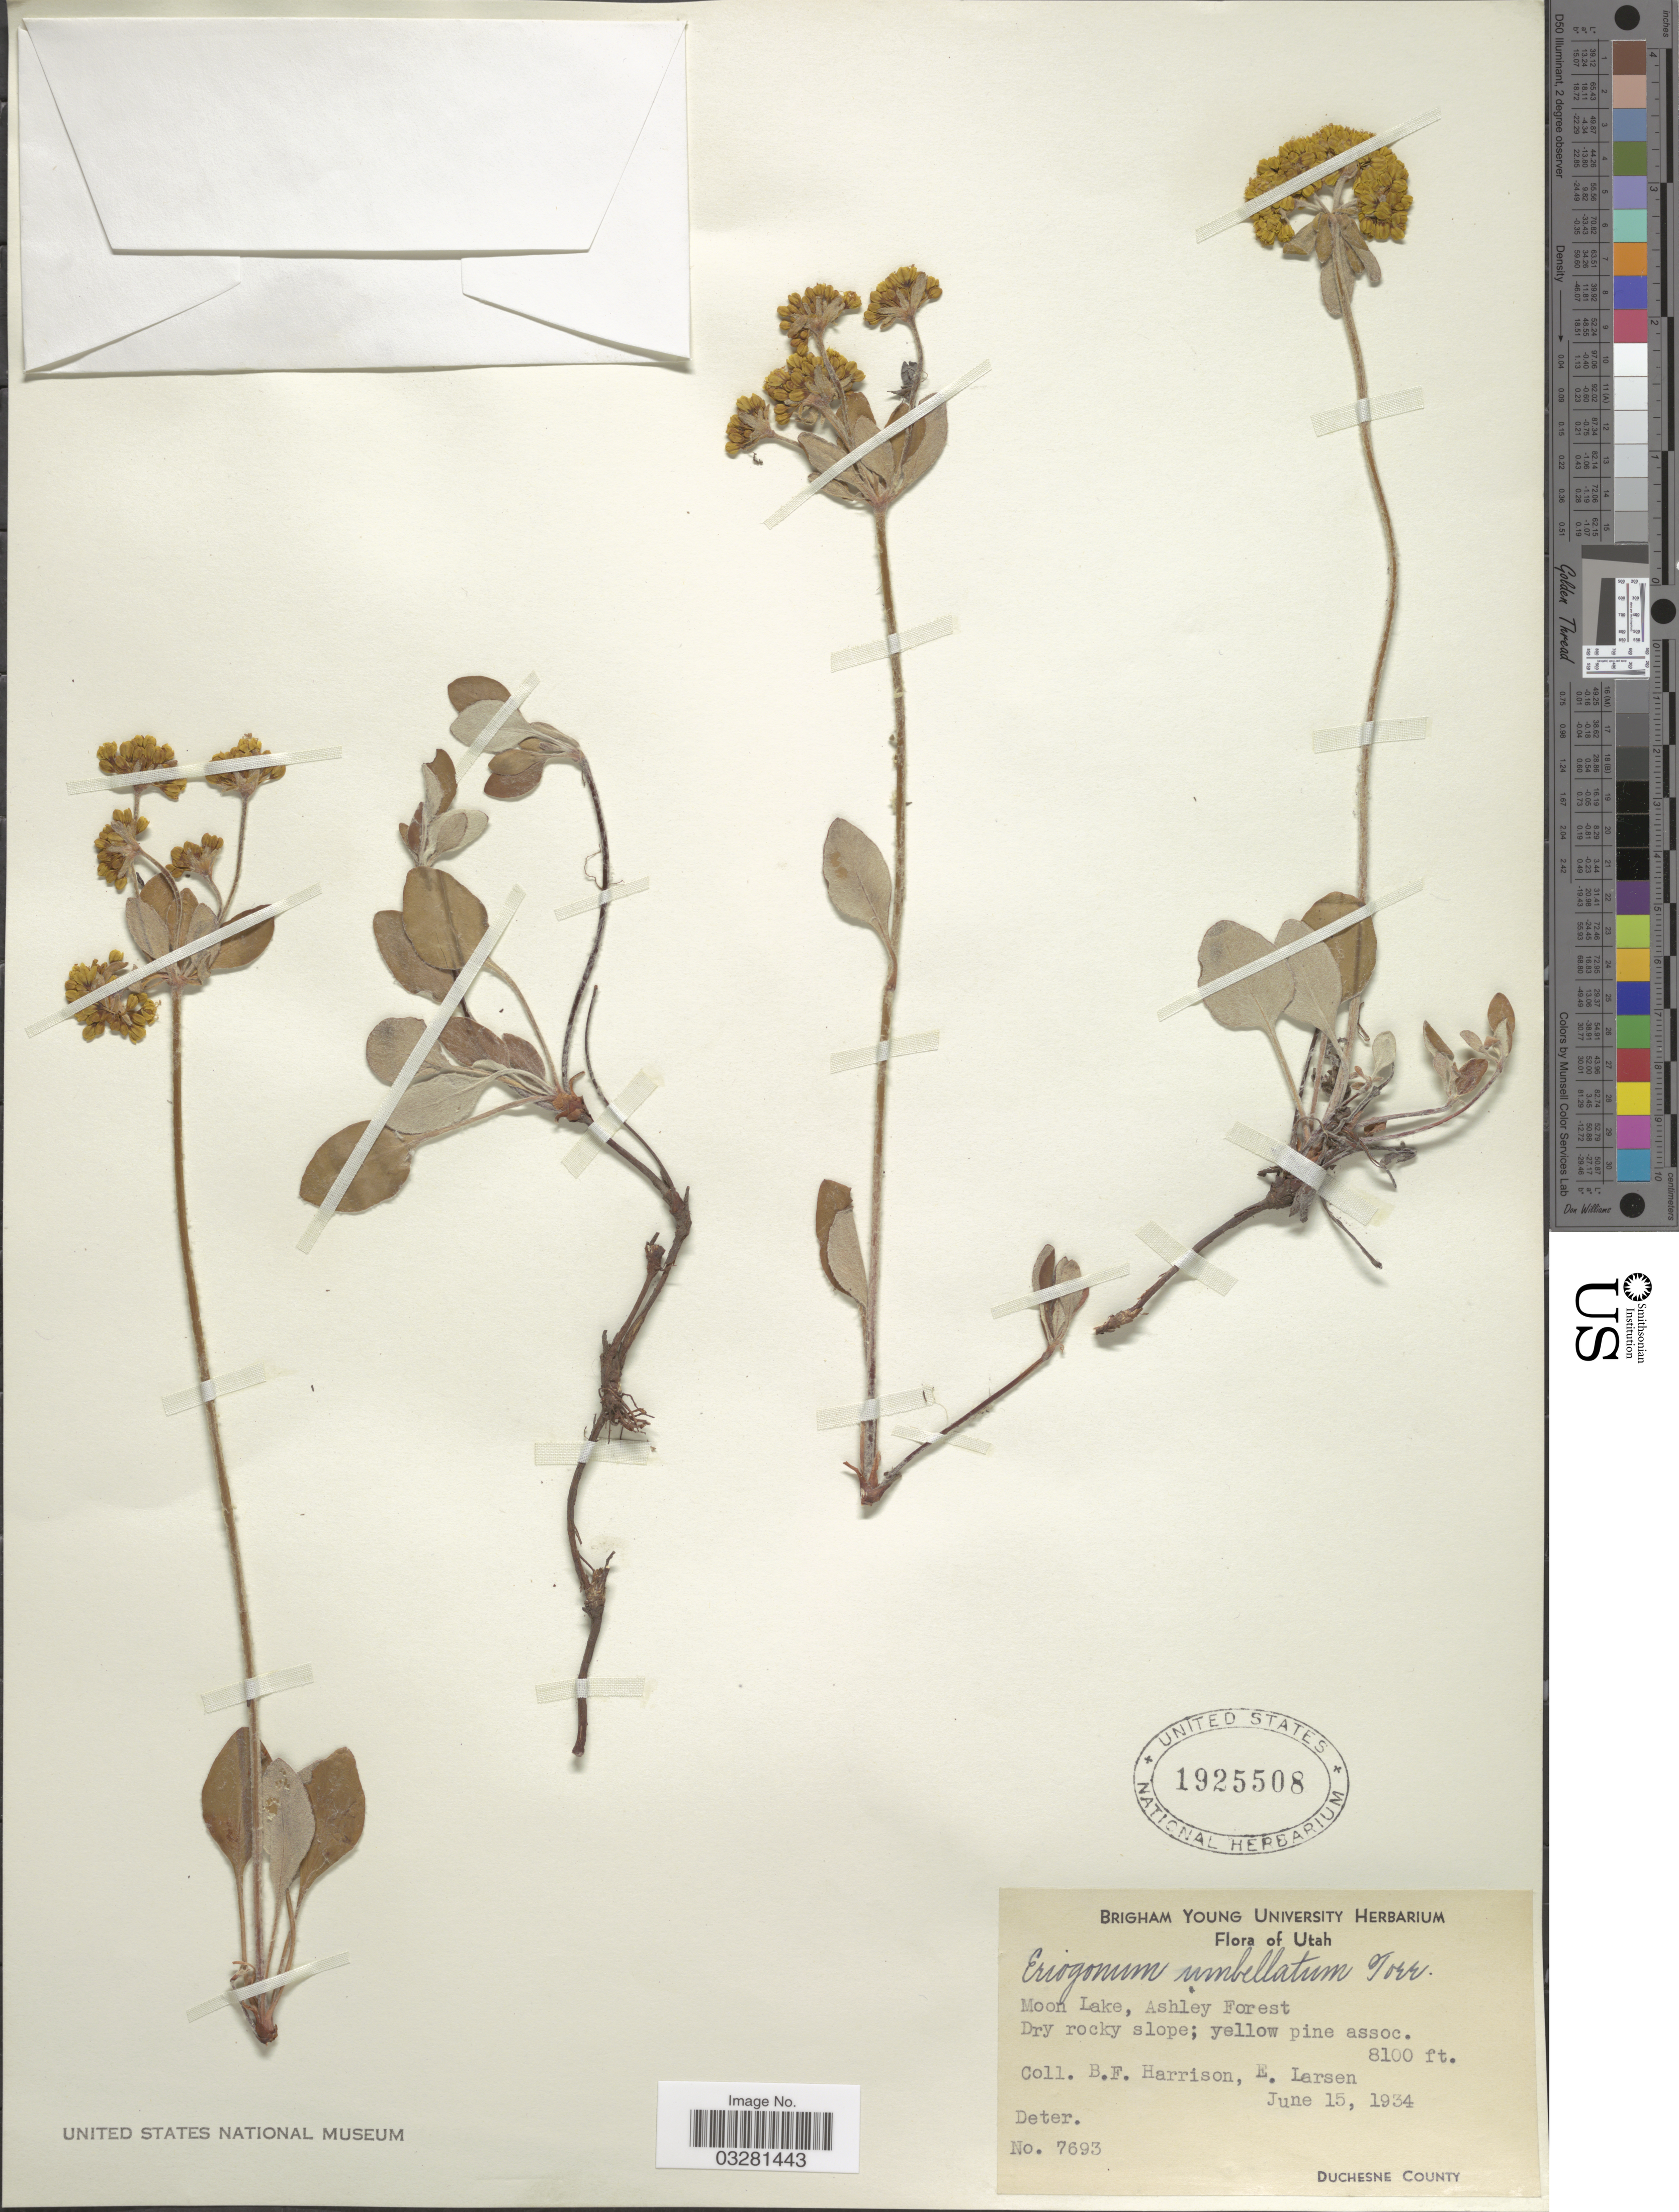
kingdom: Plantae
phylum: Tracheophyta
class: Magnoliopsida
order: Caryophyllales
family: Polygonaceae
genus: Eriogonum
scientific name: Eriogonum umbellatum var. umbellatum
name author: Torr.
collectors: B. F. Harrison & E. Larsen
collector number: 7693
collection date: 1934-06-15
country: United States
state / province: Utah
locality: Moon Lake, Ashley Forest. Duchesne County.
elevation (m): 2469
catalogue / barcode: US 1925508